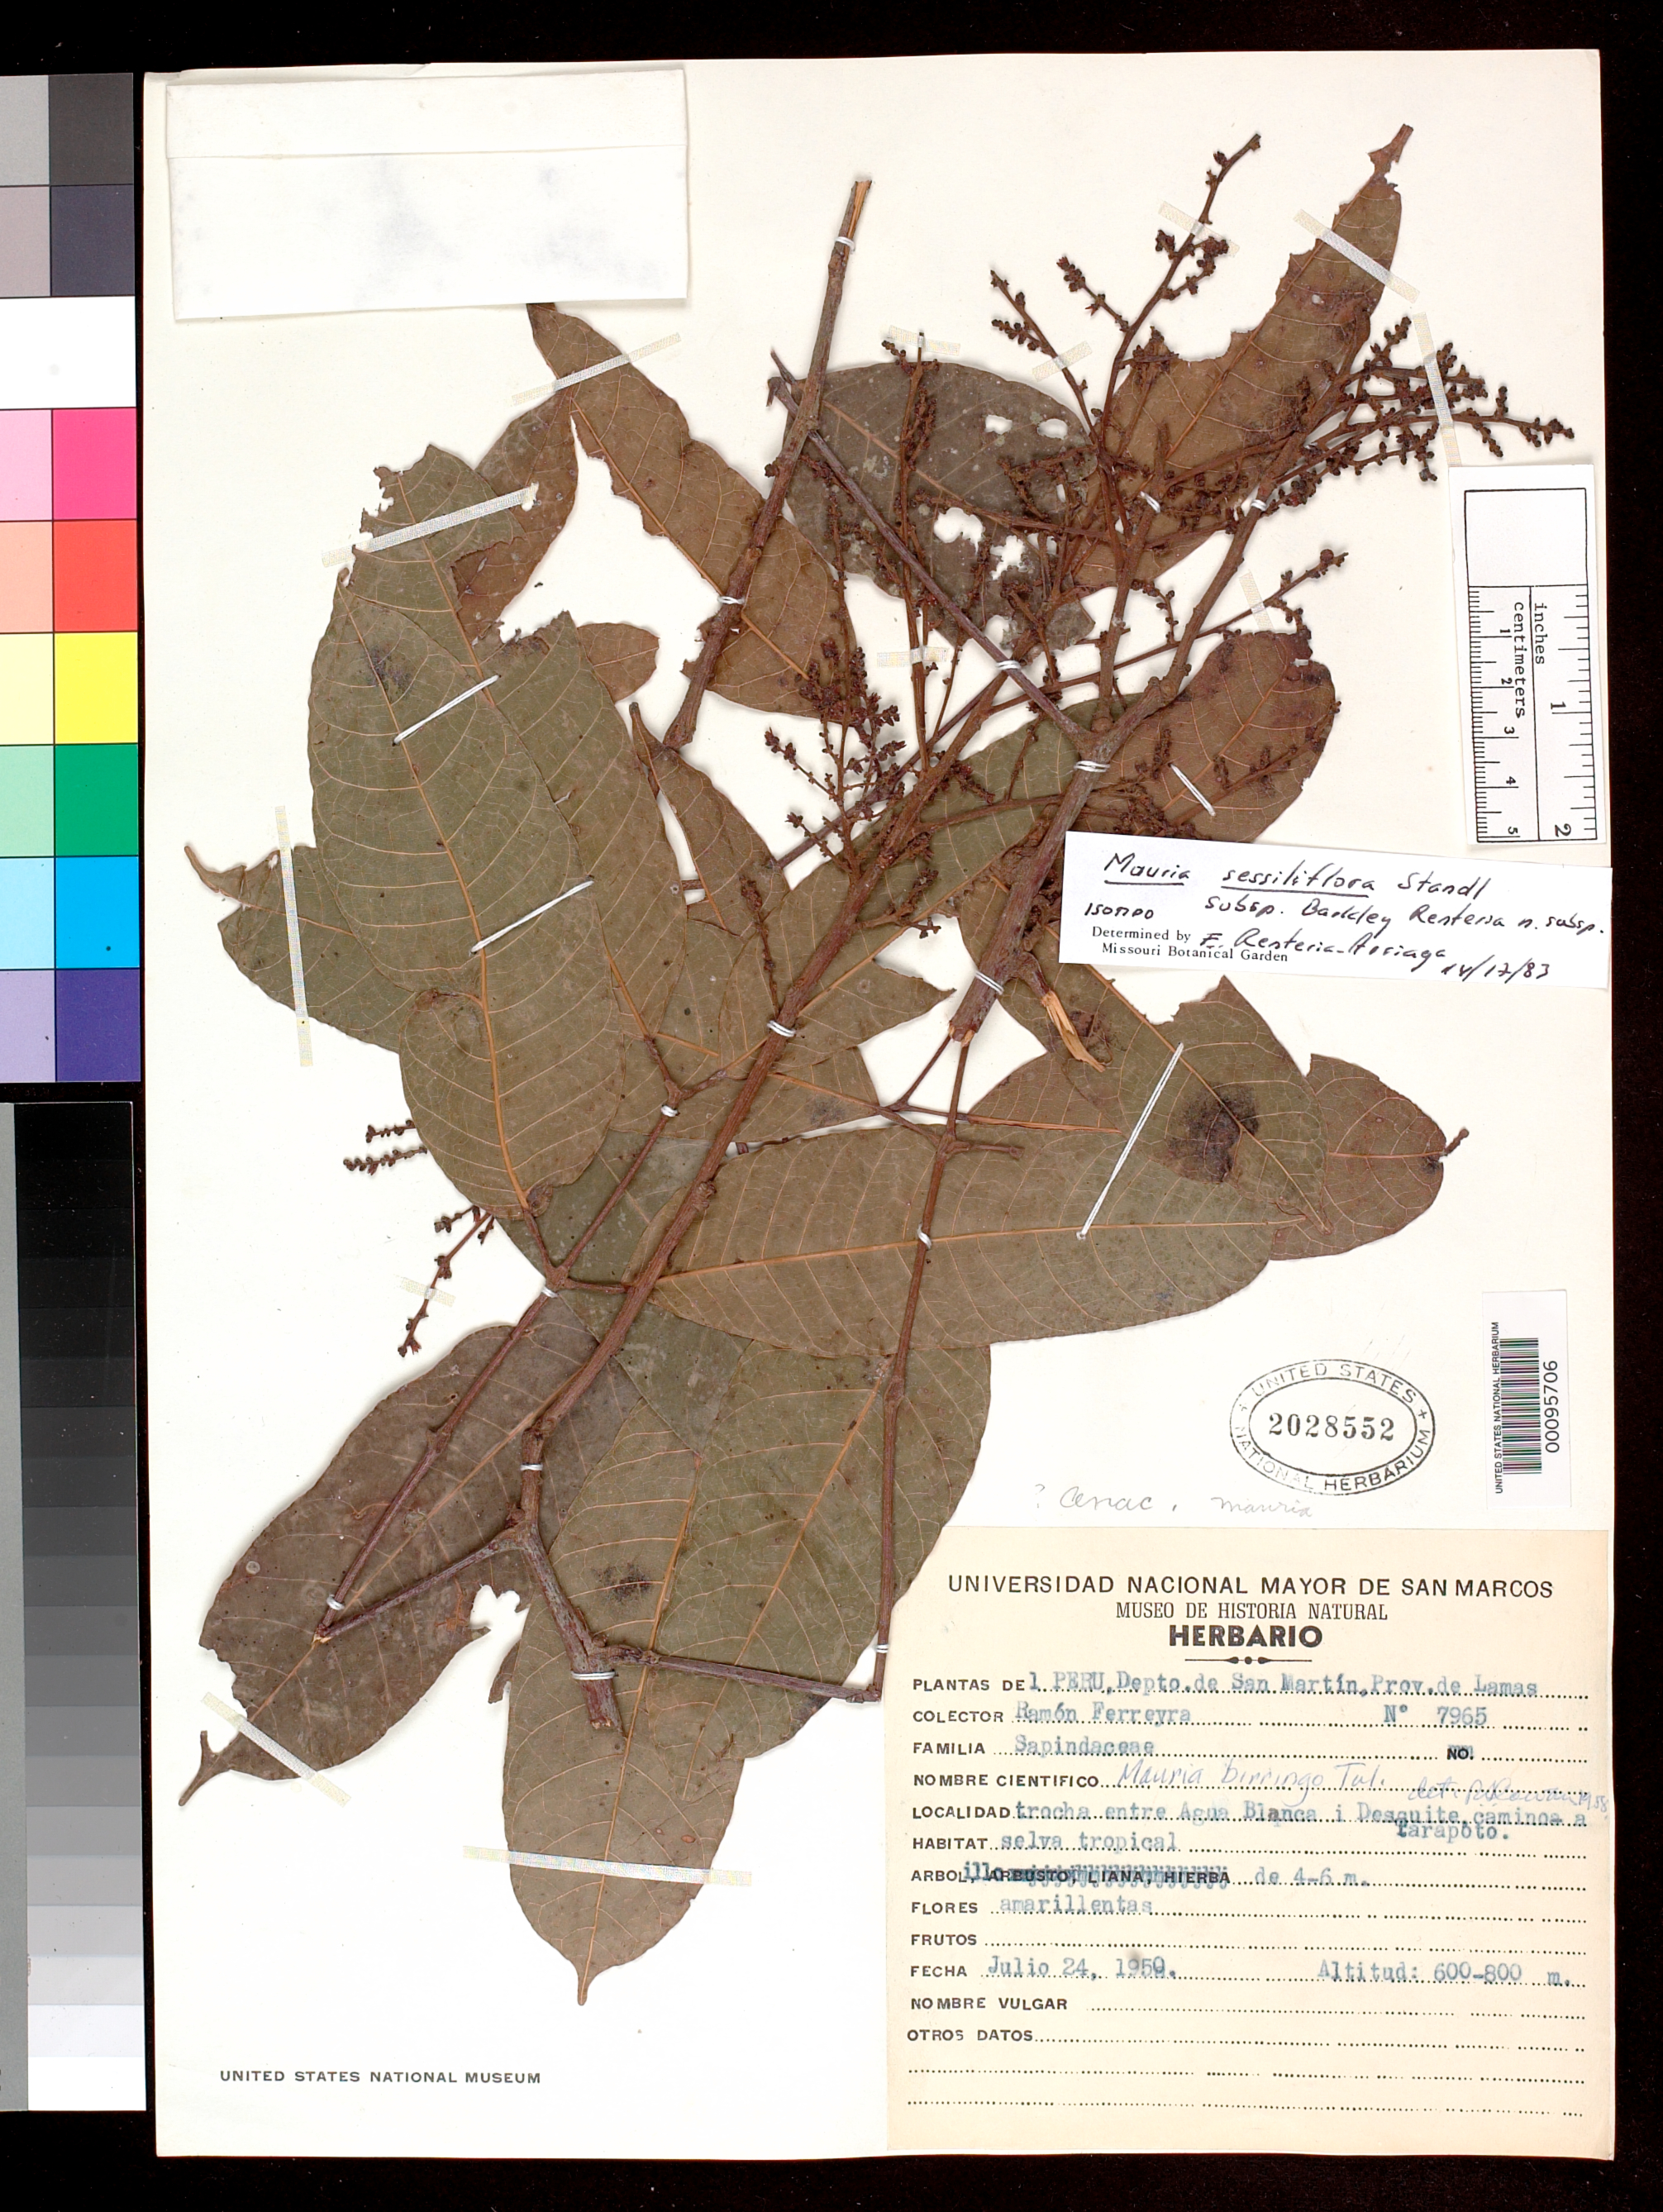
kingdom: Plantae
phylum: Tracheophyta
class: Magnoliopsida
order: Sapindales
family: Anacardiaceae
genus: Mauria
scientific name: Mauria sessiliflora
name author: Standl.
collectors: R. A. Ferreyra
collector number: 7965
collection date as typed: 24 Jul 1950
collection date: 1950-07-24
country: Peru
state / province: San Martín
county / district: Lamas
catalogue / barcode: US 2028552